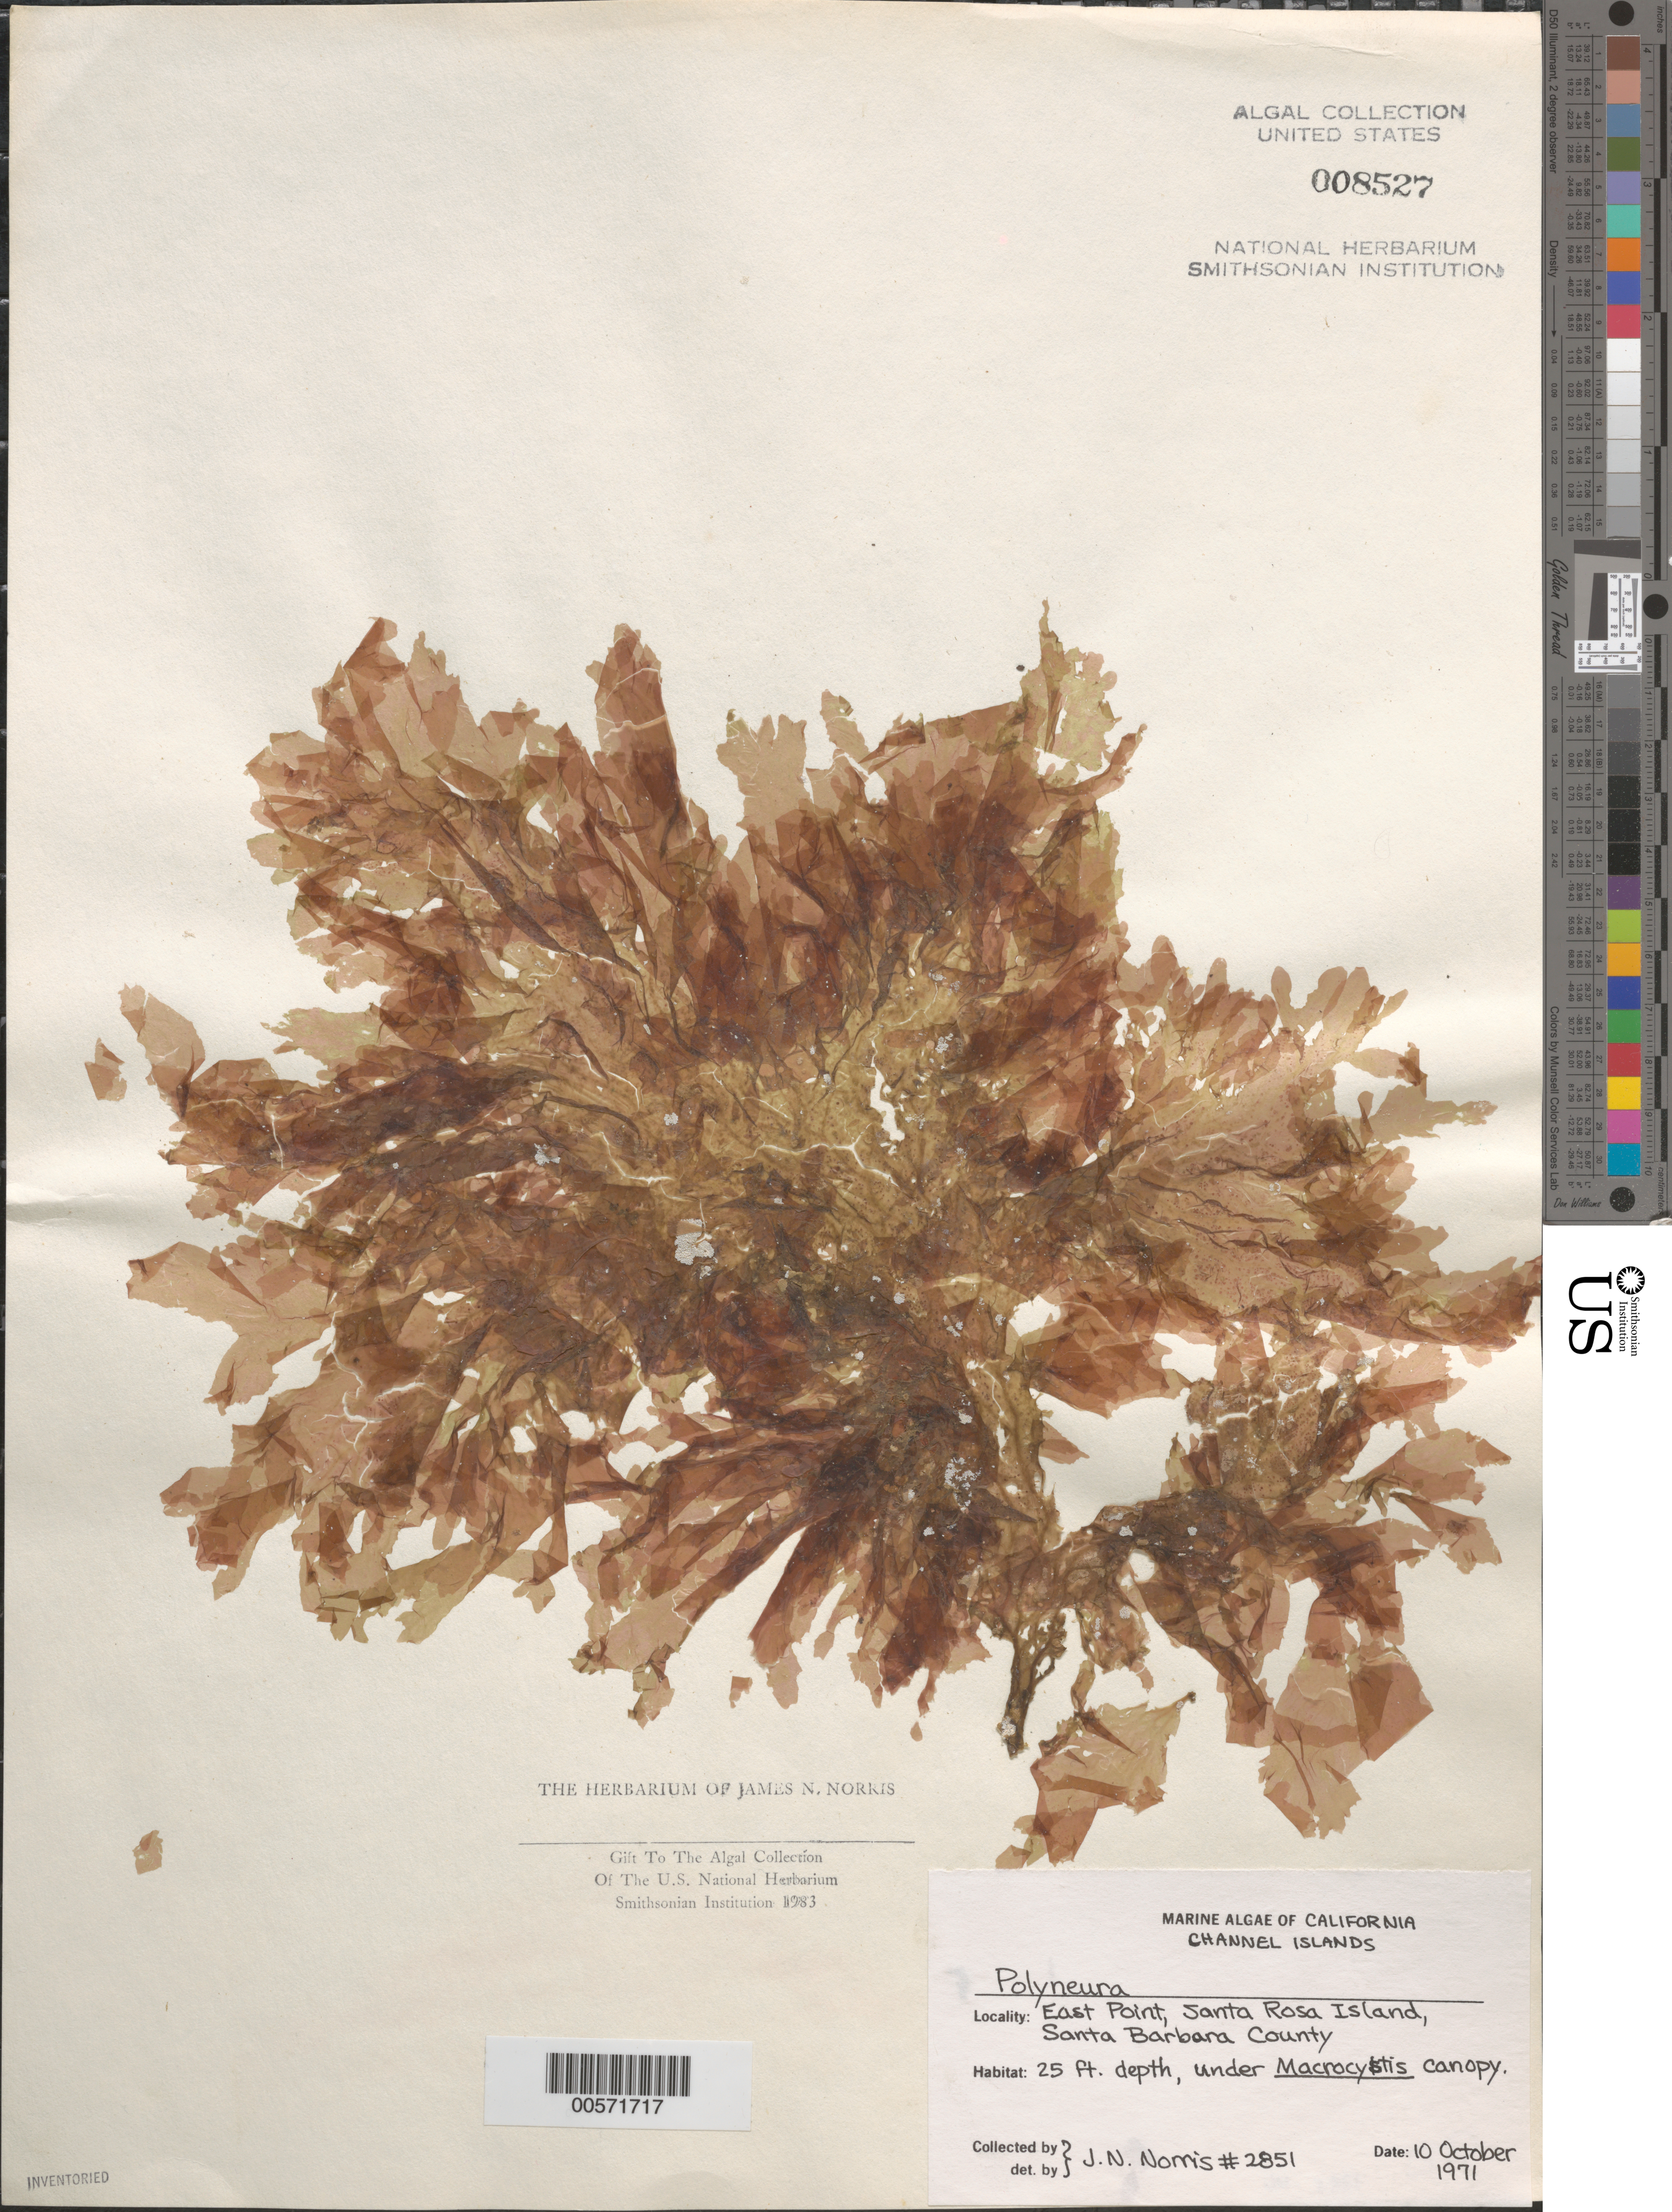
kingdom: Plantae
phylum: Rhodophyta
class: Florideophyceae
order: Ceramiales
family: Delesseriaceae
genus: Polyneura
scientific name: Polyneura sp.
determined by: Norris, James N.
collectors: J. N. Norris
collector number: JN-2851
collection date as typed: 10 Oct 1971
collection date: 1971-10-10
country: United States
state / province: California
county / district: Santa Barbara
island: Santa Rosa Island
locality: East Point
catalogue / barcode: US 8527